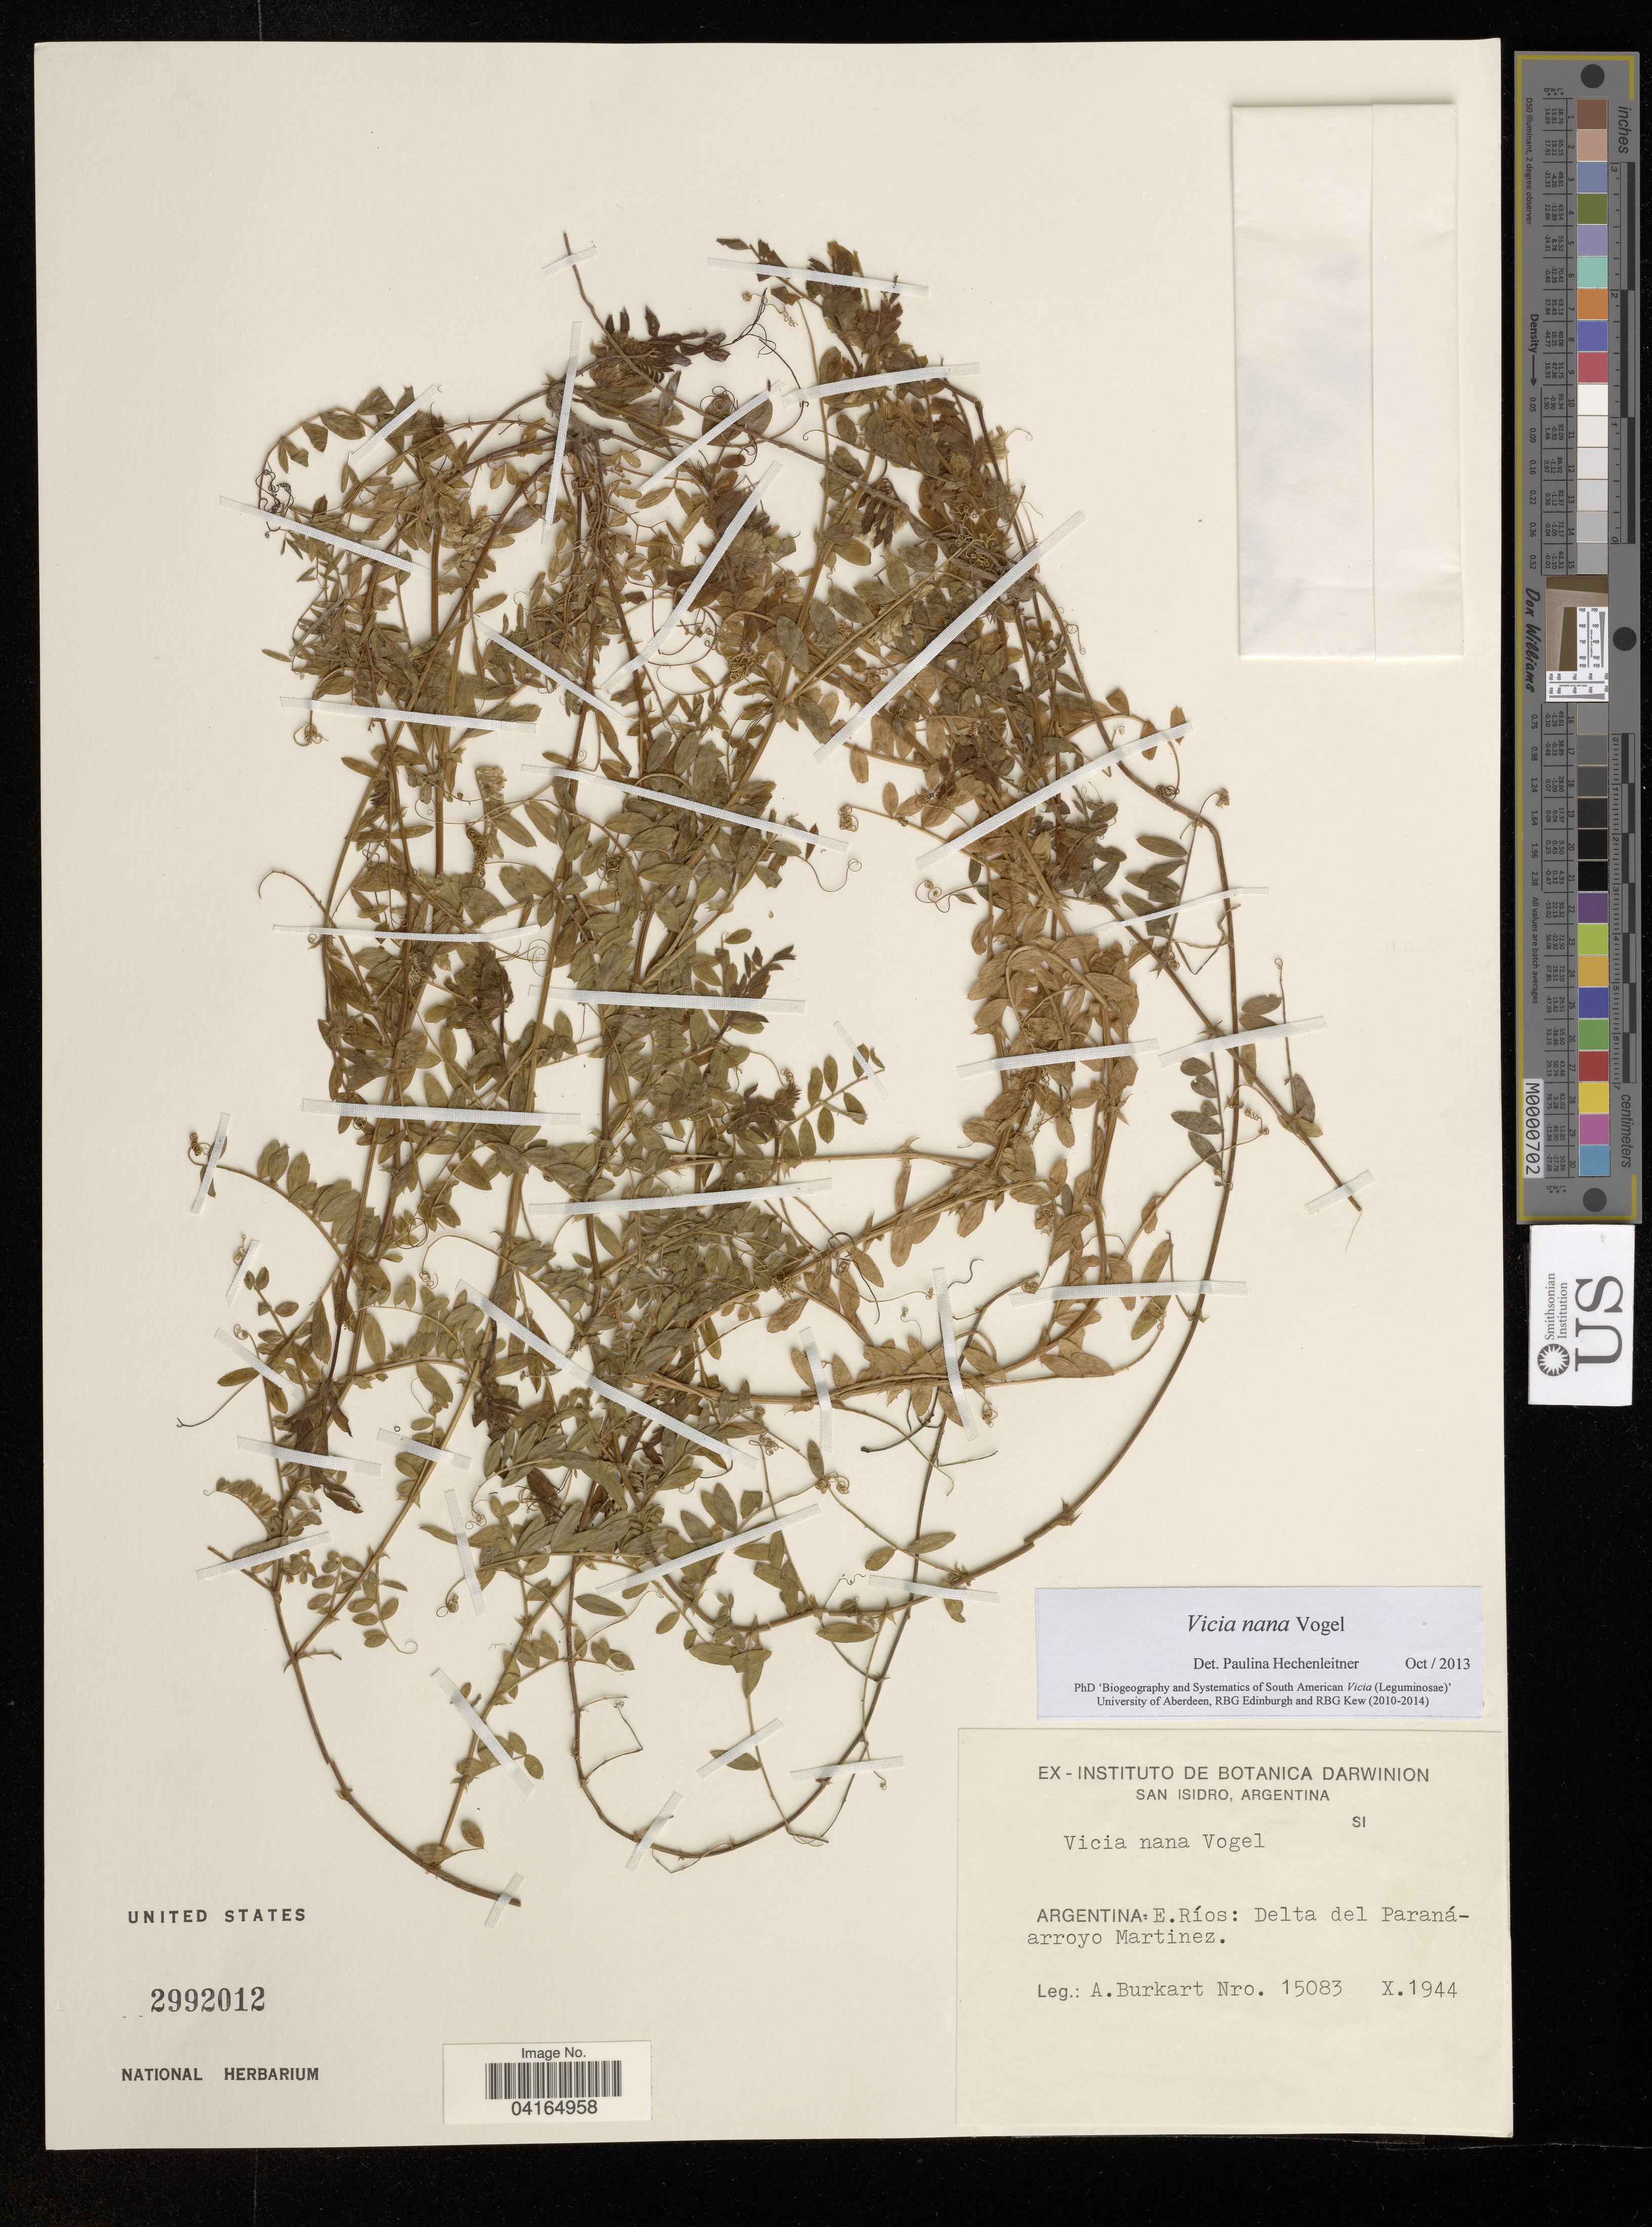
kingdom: Plantae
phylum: Tracheophyta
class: Magnoliopsida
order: Fabales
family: Fabaceae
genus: Vicia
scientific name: Vicia nana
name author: Vogel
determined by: Hechenleitner, Paulina, RBG Edinburgh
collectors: A. E. Burkart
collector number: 15083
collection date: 1944-10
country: Argentina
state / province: Entre Rios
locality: San Isidro. Delta del Paraná-arroyo Martinez.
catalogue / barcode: US 2992012